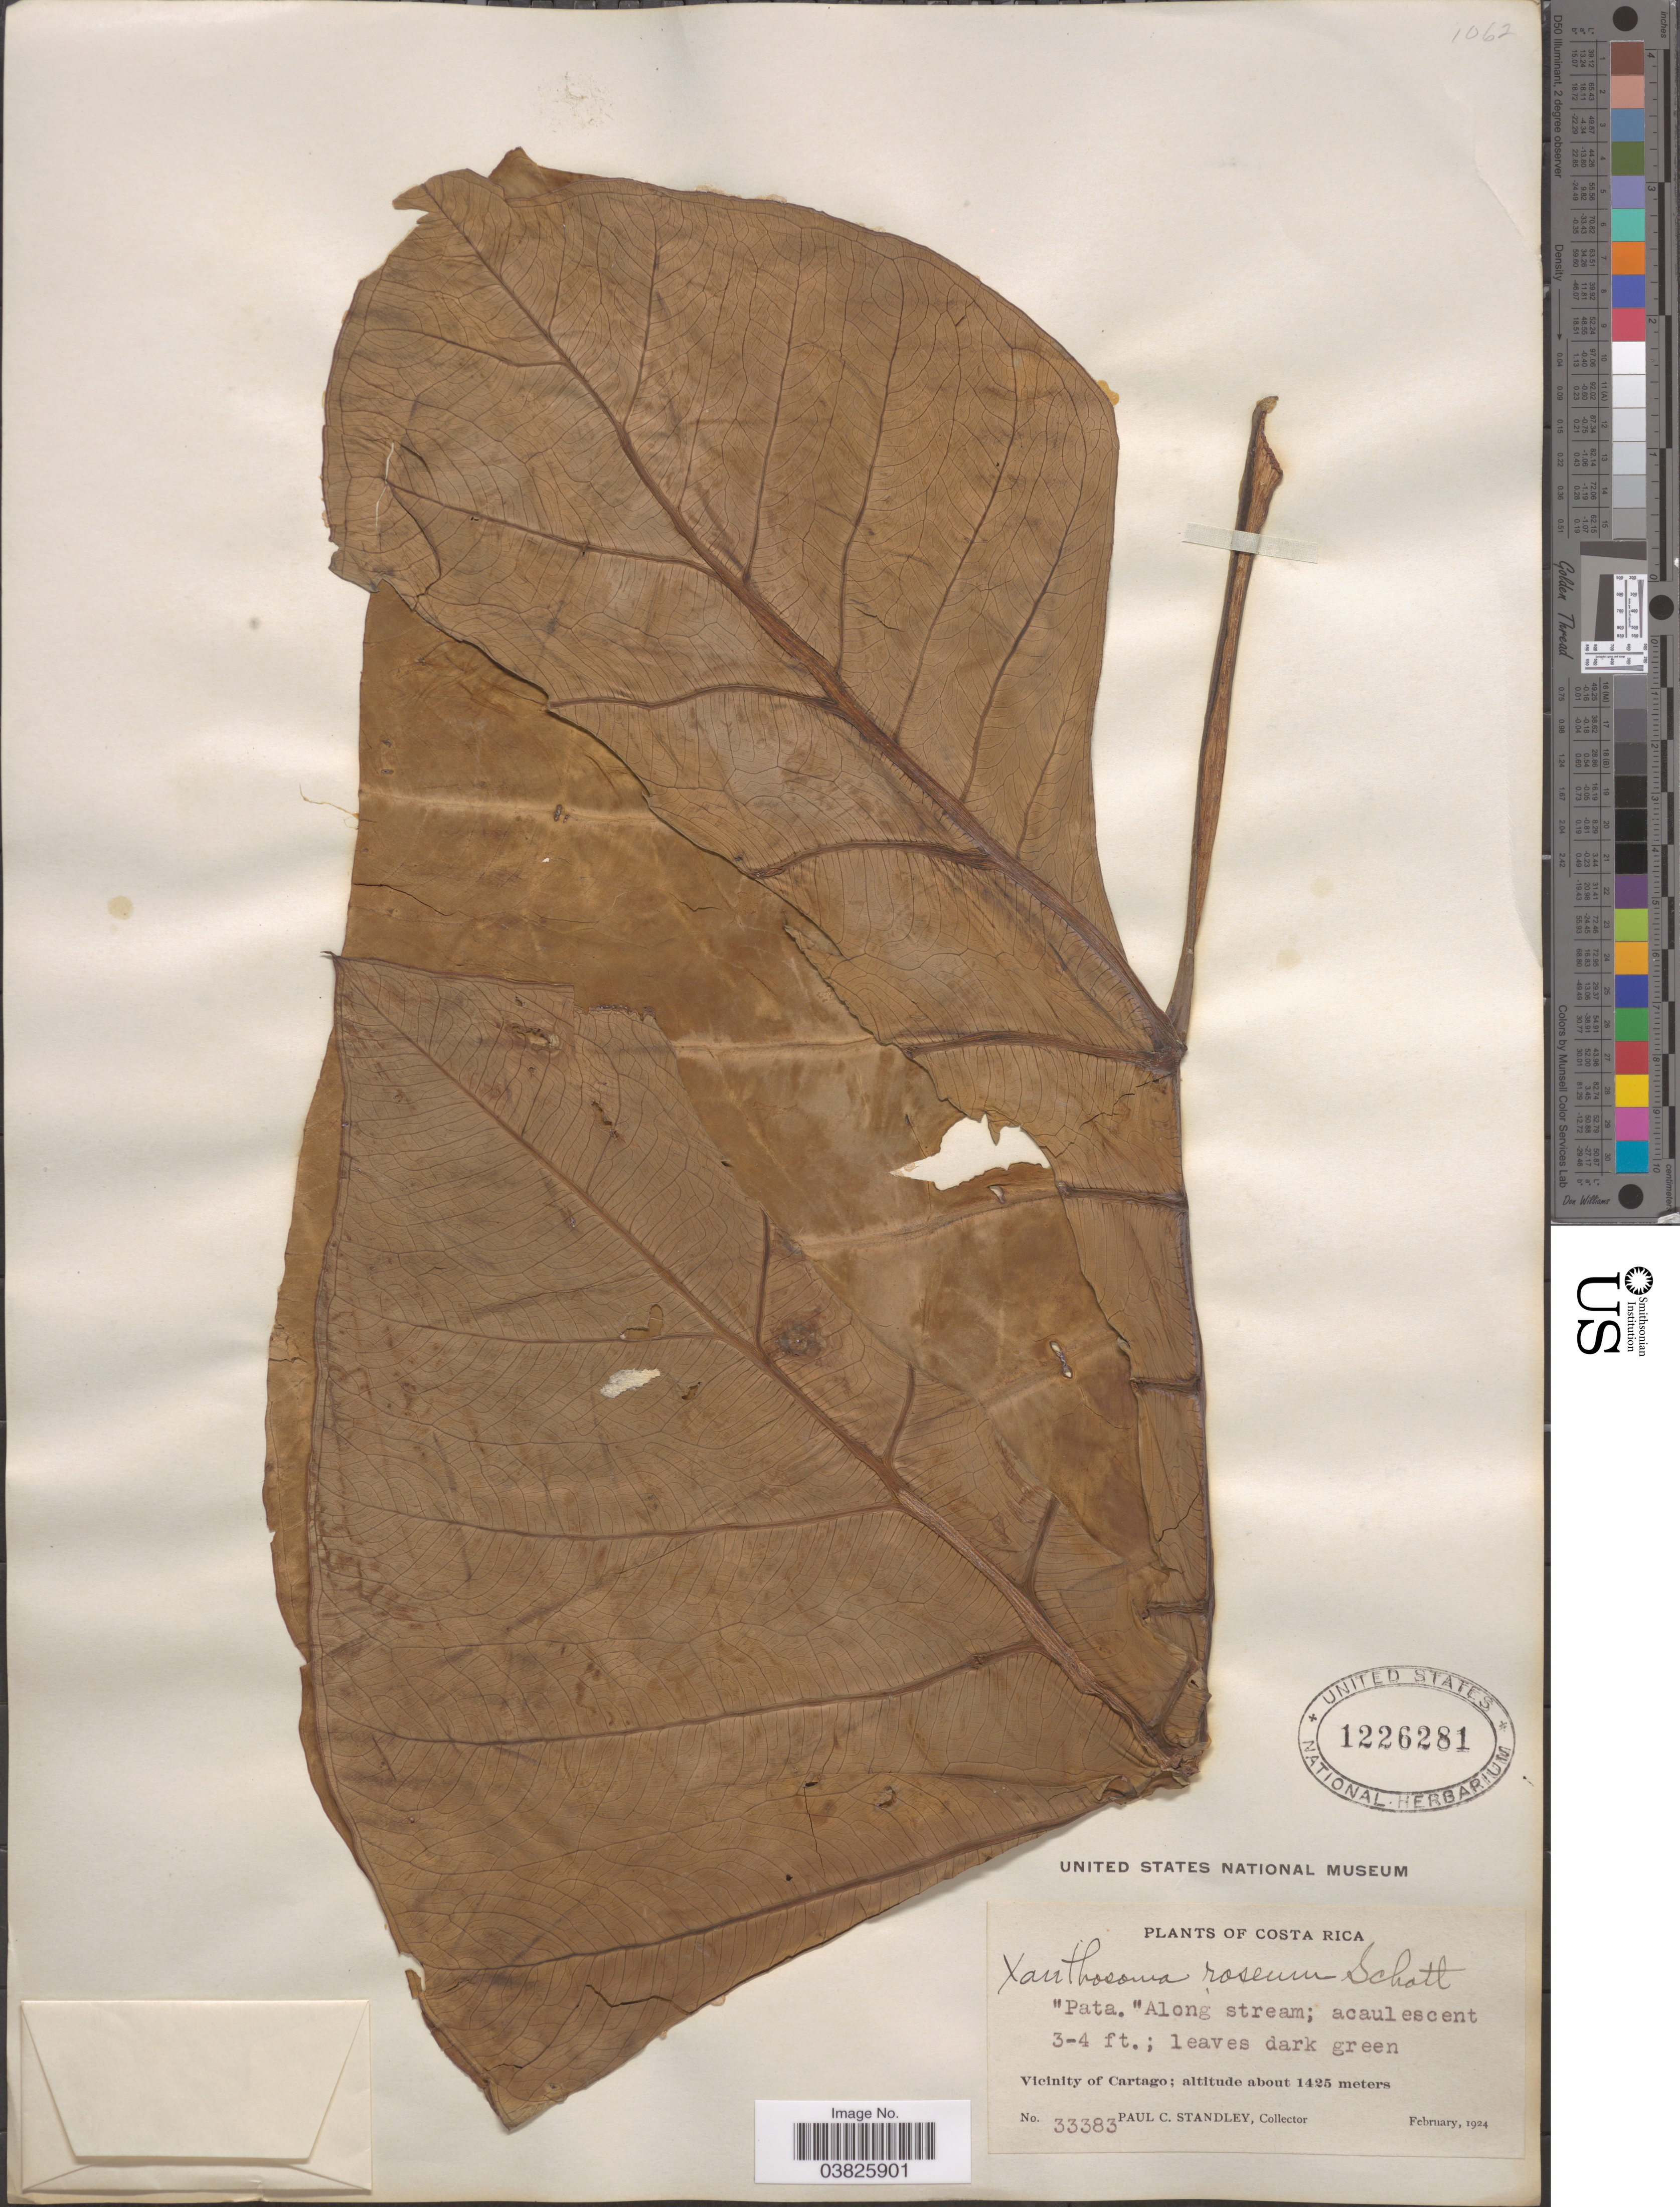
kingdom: Plantae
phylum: Tracheophyta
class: Liliopsida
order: Alismatales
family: Araceae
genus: Xanthosoma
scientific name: Xanthosoma roseum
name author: Schott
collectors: P. C. Standley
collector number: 33383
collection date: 1924-02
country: Costa Rica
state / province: Cartago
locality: Vicinity of Cartago.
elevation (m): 1425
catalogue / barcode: US 1226281